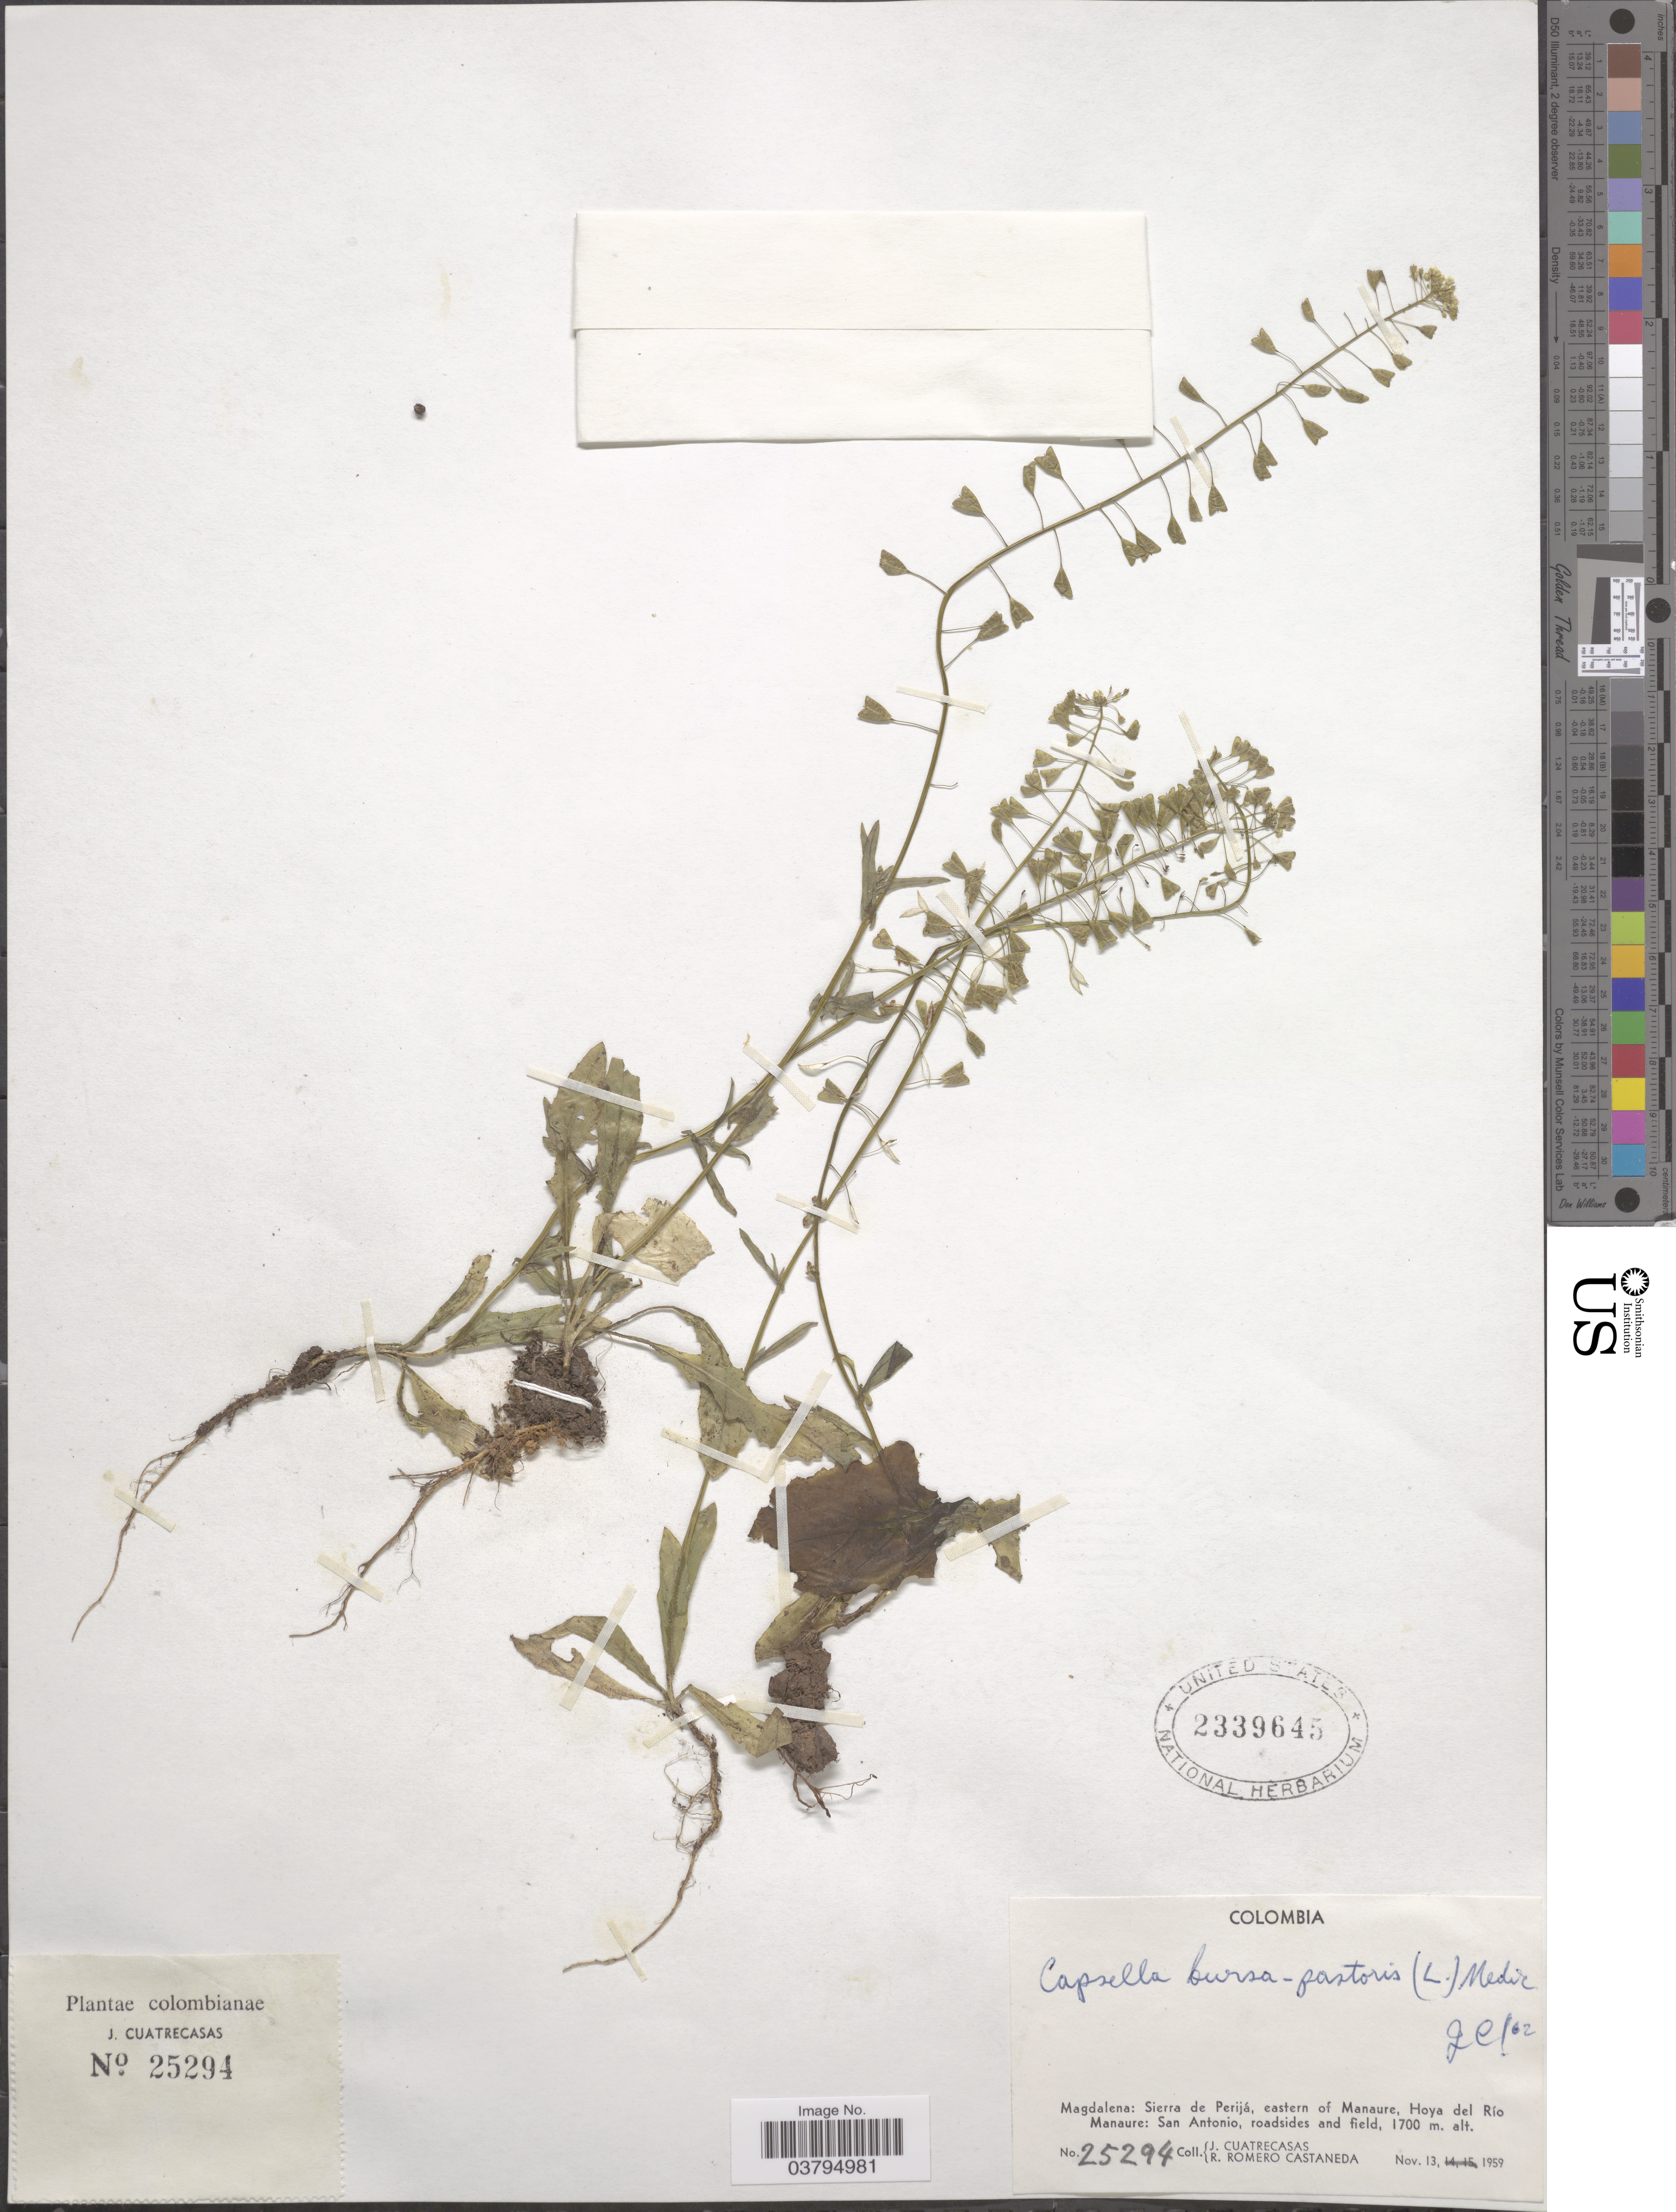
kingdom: Plantae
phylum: Tracheophyta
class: Magnoliopsida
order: Brassicales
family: Brassicaceae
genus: Capsella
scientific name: Capsella bursa-pastoris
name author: (L.) Medik.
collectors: J. Cuatrecasas & R. Romero Castañeda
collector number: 25294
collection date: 1959-11-13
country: Colombia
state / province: Magdalena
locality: Sierra de Perijá, eastern of Manaure, Hoya del Río Manaure: San Antonio.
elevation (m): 1700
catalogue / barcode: US 2339645